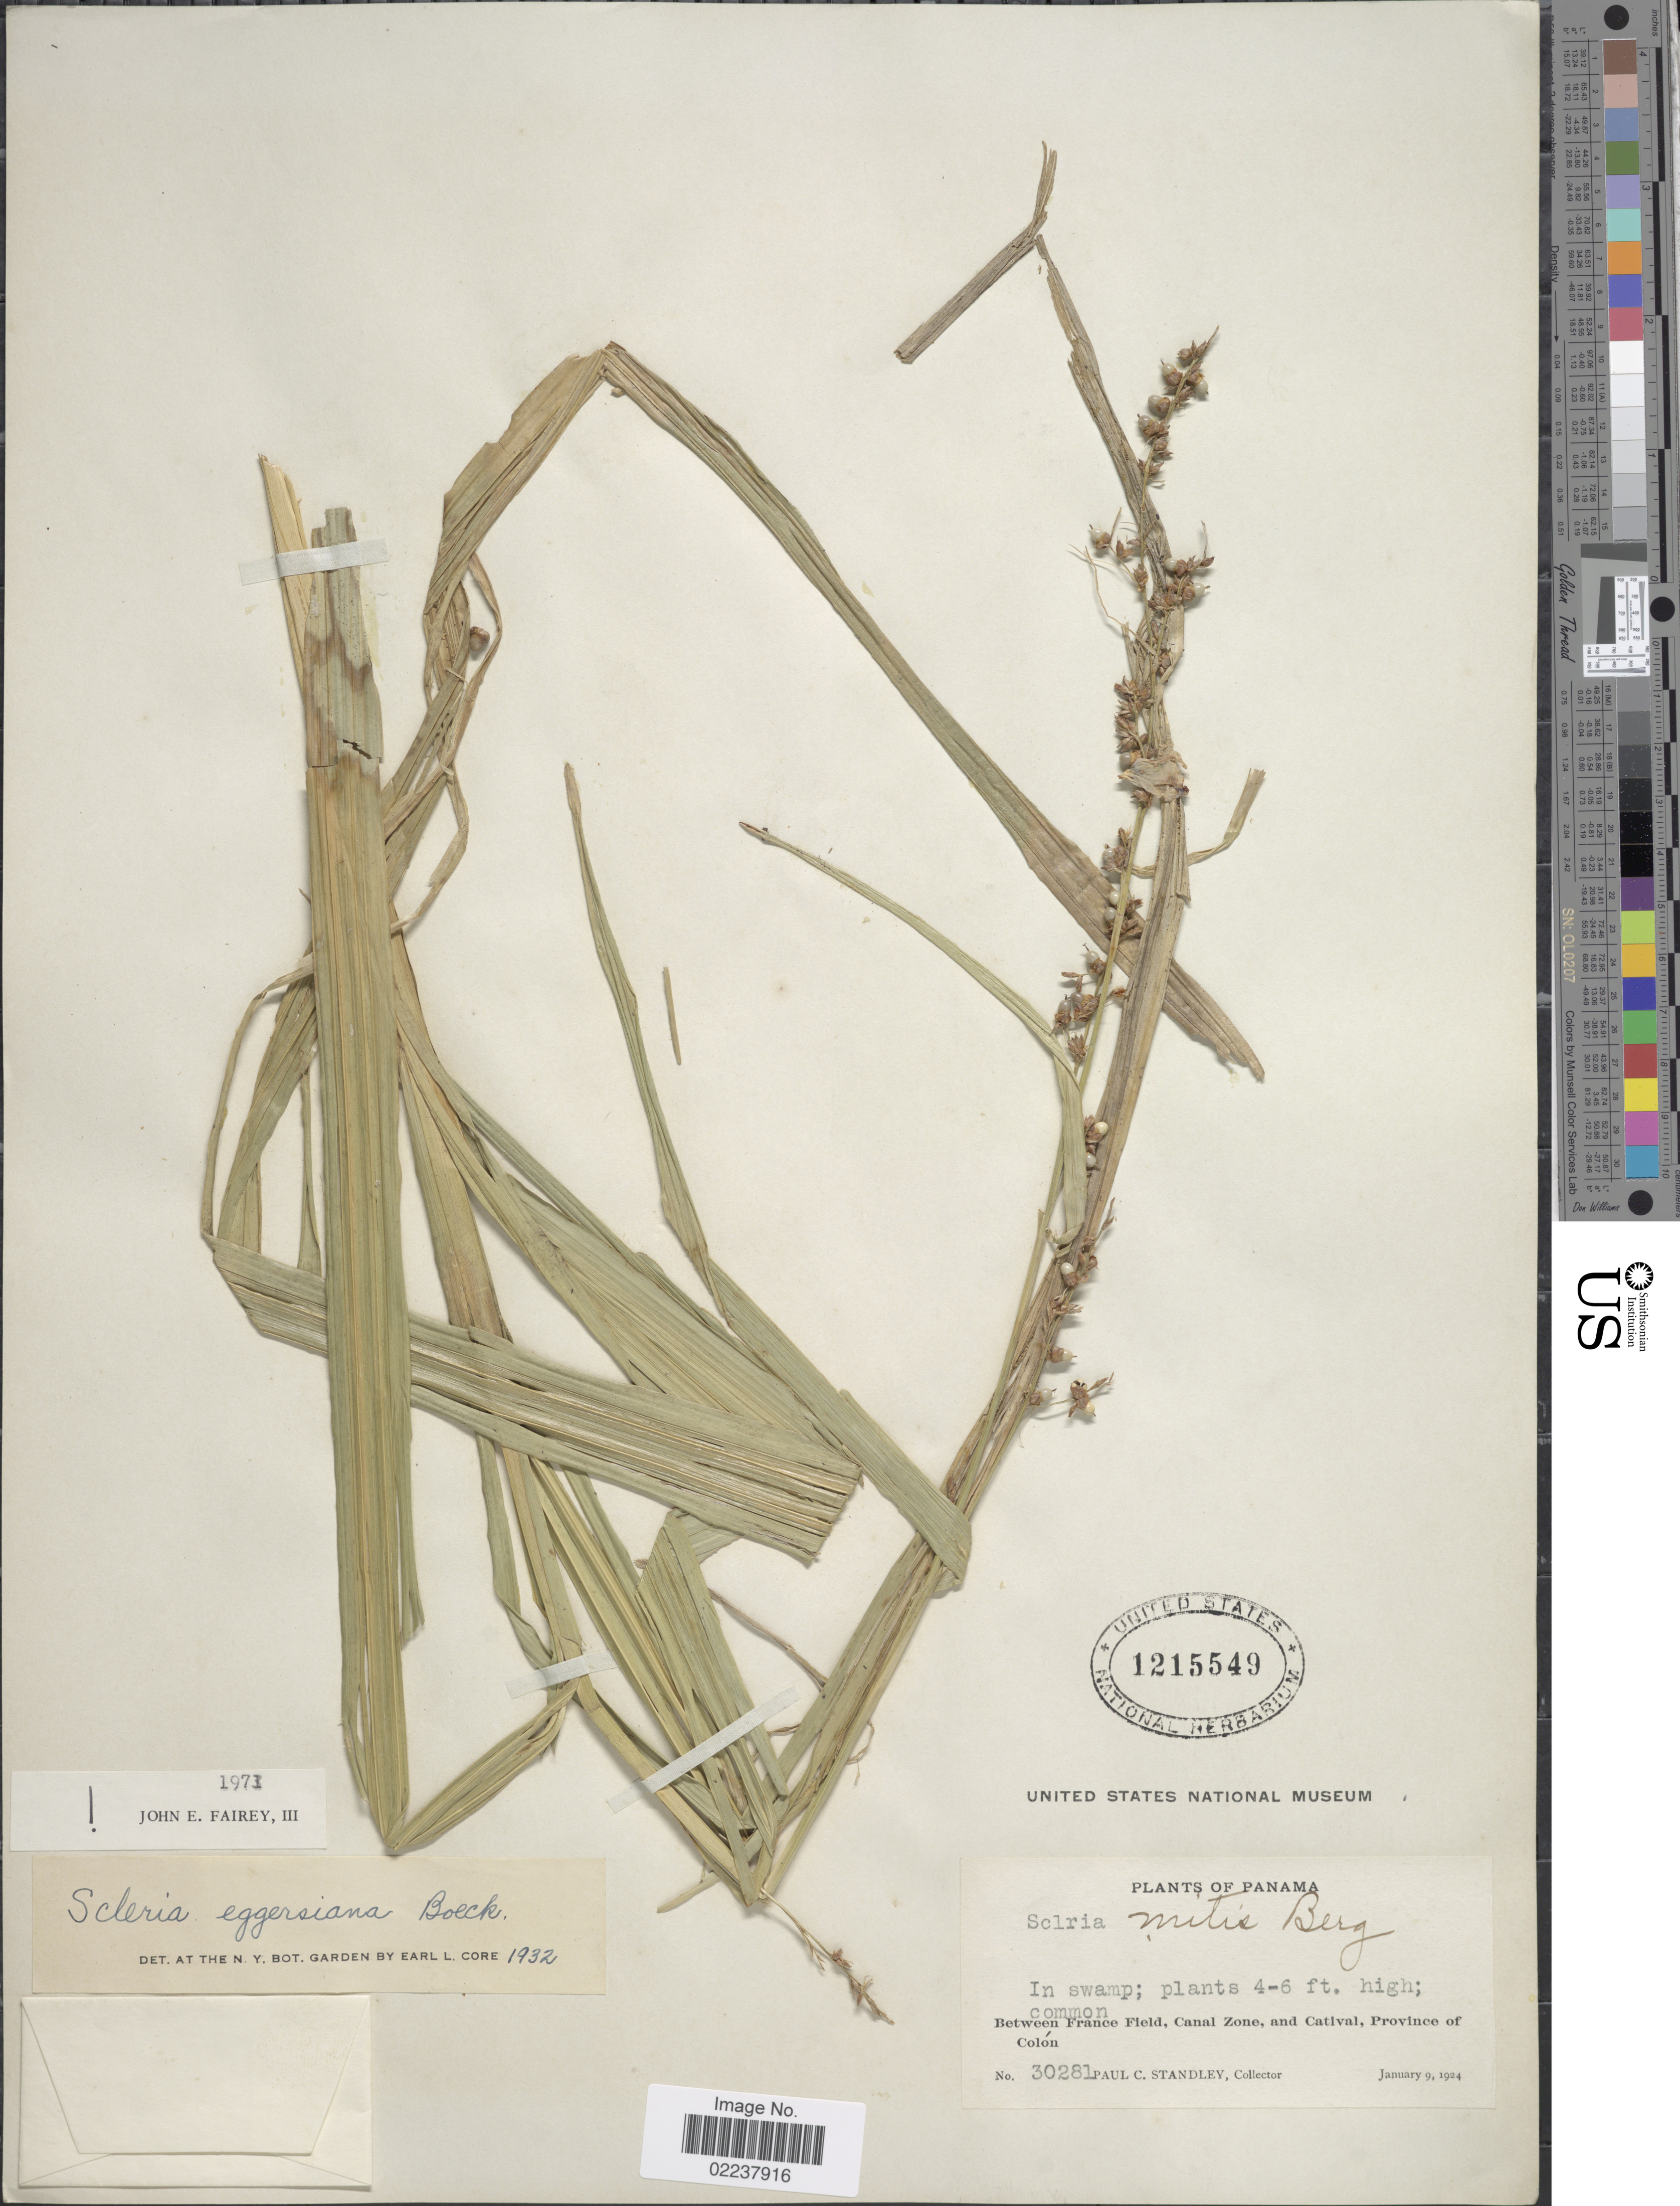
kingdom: Plantae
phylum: Tracheophyta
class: Liliopsida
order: Poales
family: Cyperaceae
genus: Scleria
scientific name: Scleria eggersiana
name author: Boeckeler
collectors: P. C. Standley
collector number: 30281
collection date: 1924-01-09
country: Panama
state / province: Colón / Panamá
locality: Between France Field, Canal Zone, and Catival, Province of Colon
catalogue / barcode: US 1215549